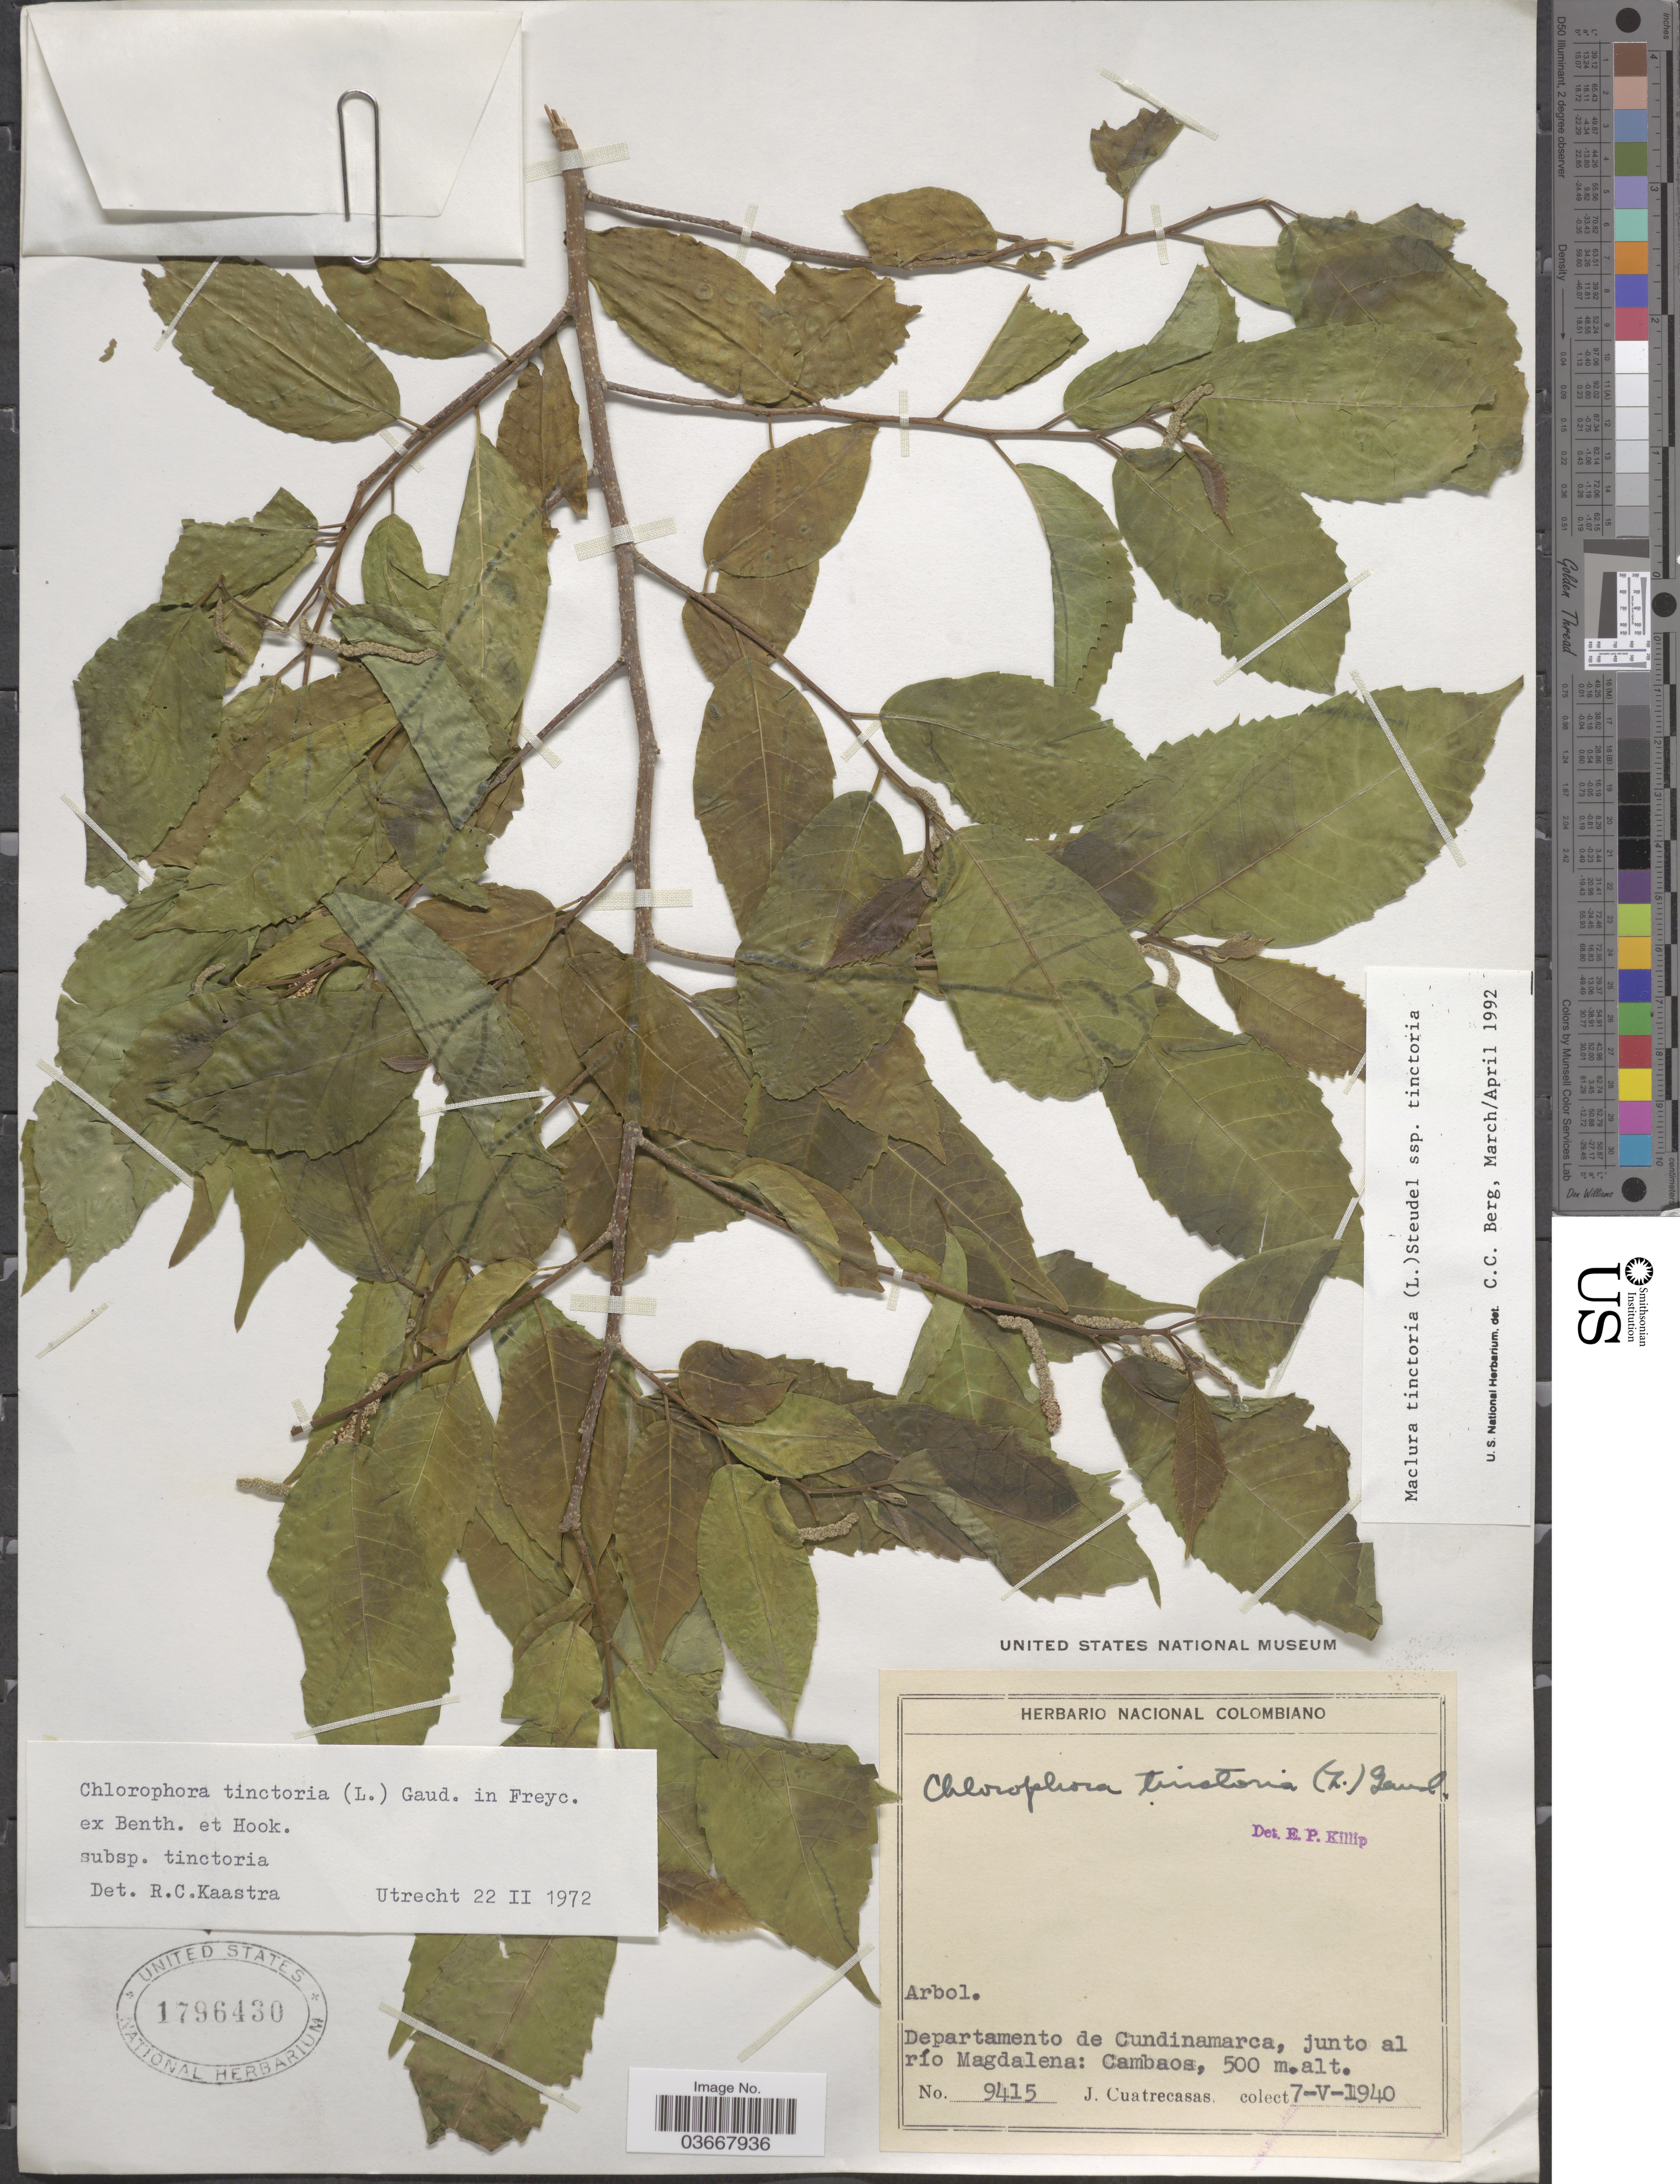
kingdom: Plantae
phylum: Tracheophyta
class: Magnoliopsida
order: Rosales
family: Moraceae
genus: Maclura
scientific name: Maclura tinctoria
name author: (L.) D. Don ex Steud.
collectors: J. Cuatrecasas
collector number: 9415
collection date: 1940-05-07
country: Colombia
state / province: Cundinamarca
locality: Departamento de Cundinamarca, junto al río Magdalena: Cambaos.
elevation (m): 500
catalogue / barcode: US 1796430